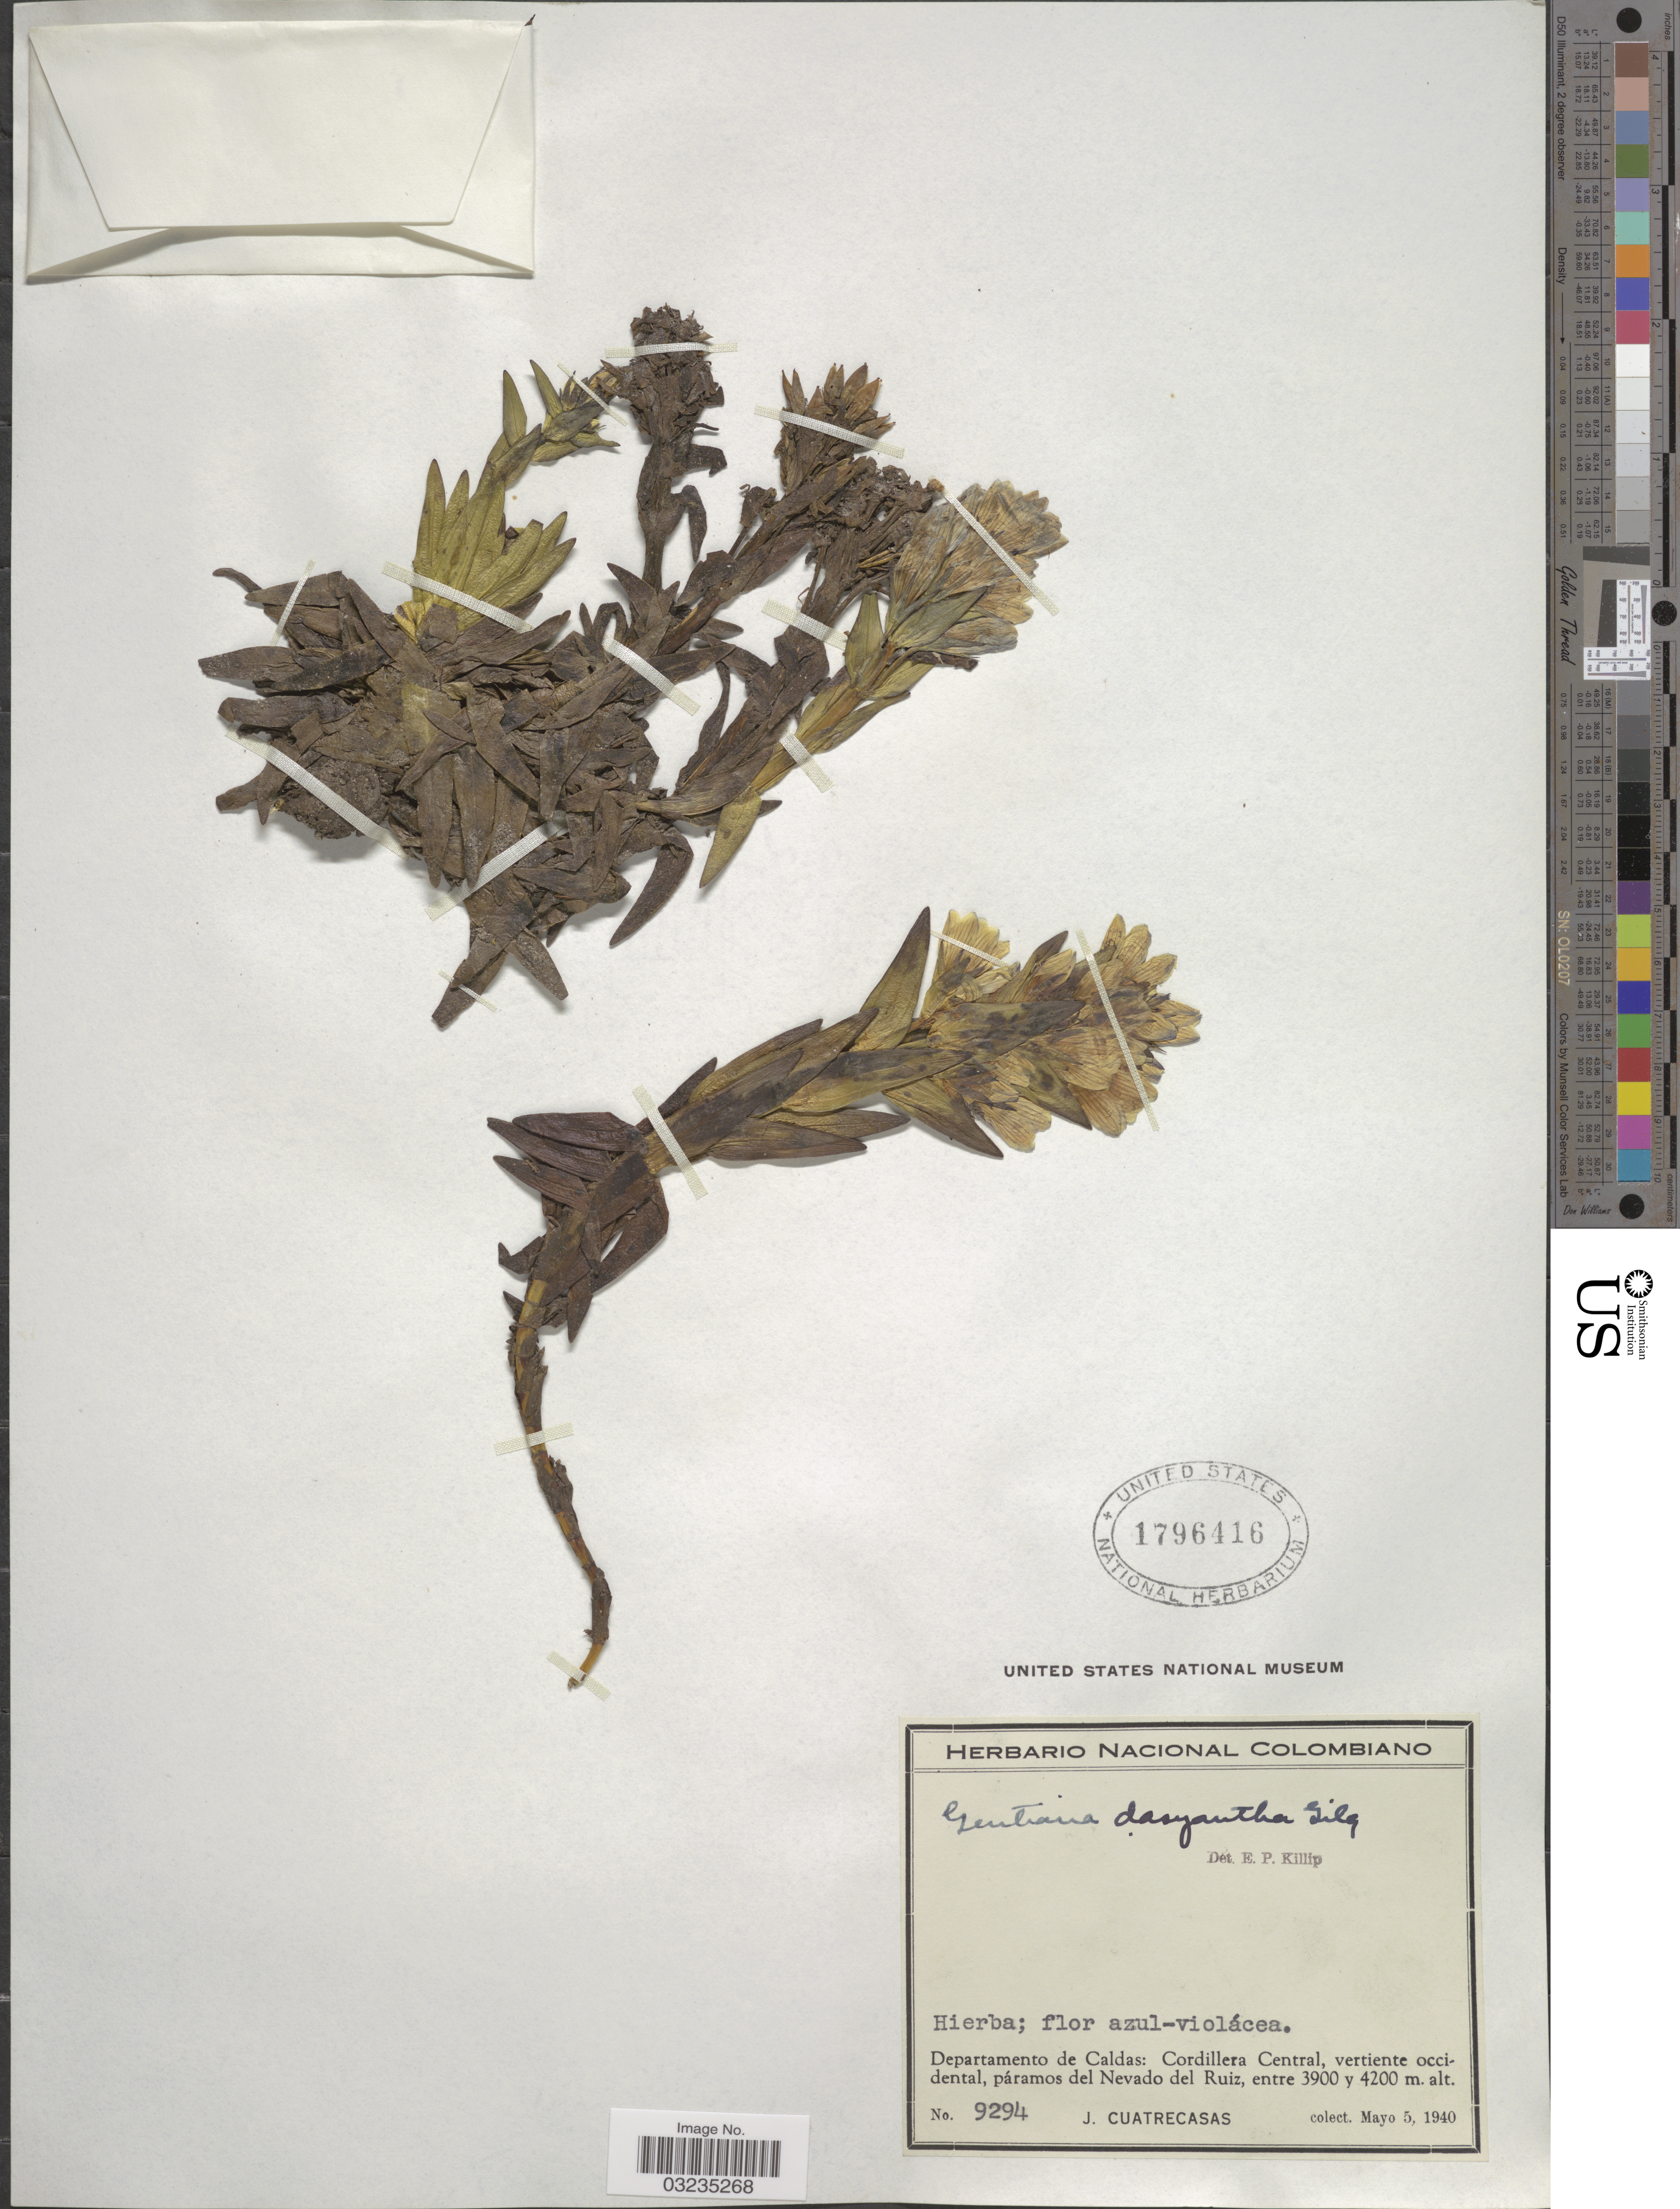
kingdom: Plantae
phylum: Tracheophyta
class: Magnoliopsida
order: Gentianales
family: Gentianaceae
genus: Gentiana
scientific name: Gentiana dasyantha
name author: Gilg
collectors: J. Cuatrecasas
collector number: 9294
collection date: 1940-05-05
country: Colombia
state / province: Caldas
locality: Departamento de Caldas: Cordillera Central, vertiente occidental, páramos del Nevado del Ruiz.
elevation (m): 3900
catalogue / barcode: US 1796416